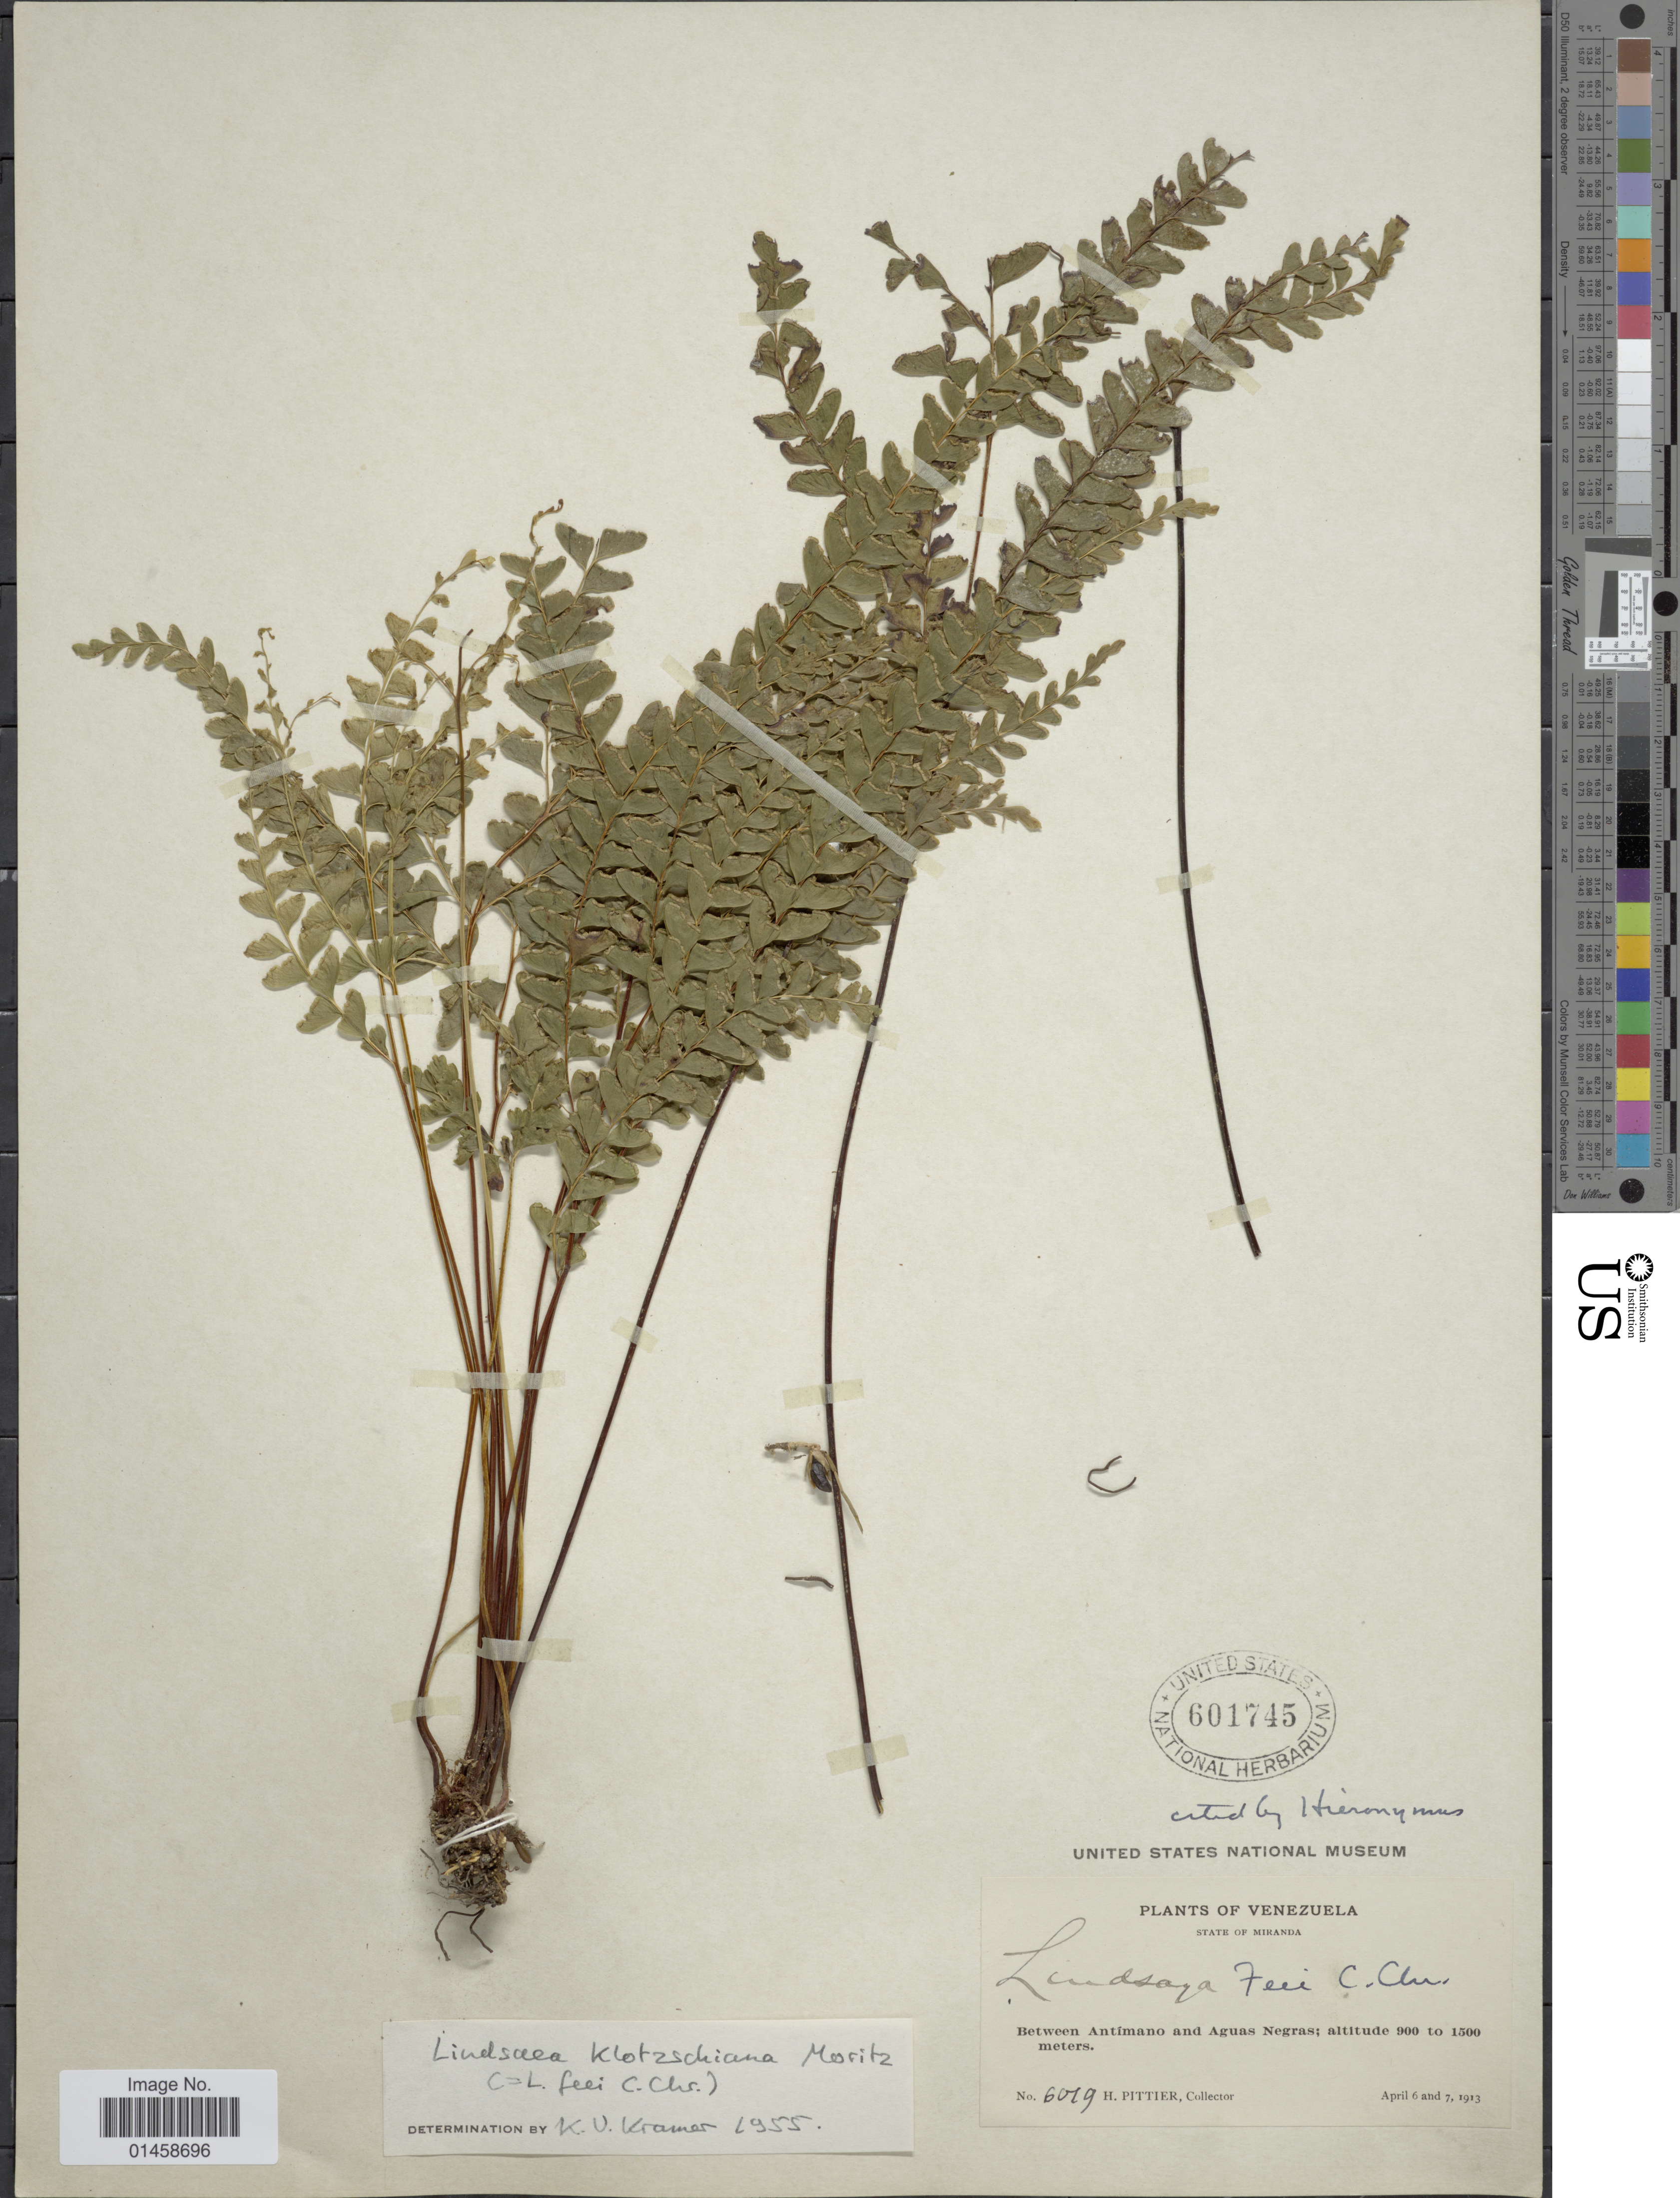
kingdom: Plantae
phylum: Tracheophyta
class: Polypodiopsida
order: Polypodiales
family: Lindsaeaceae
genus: Lindsaea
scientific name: Lindsaea klotzchiana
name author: Moritz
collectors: H. F. Pittier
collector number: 6019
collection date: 1913-04-06/1913-04-07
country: Venezuela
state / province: Miranda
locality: Between Antíman and Aguas Negras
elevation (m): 900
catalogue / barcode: US 601745